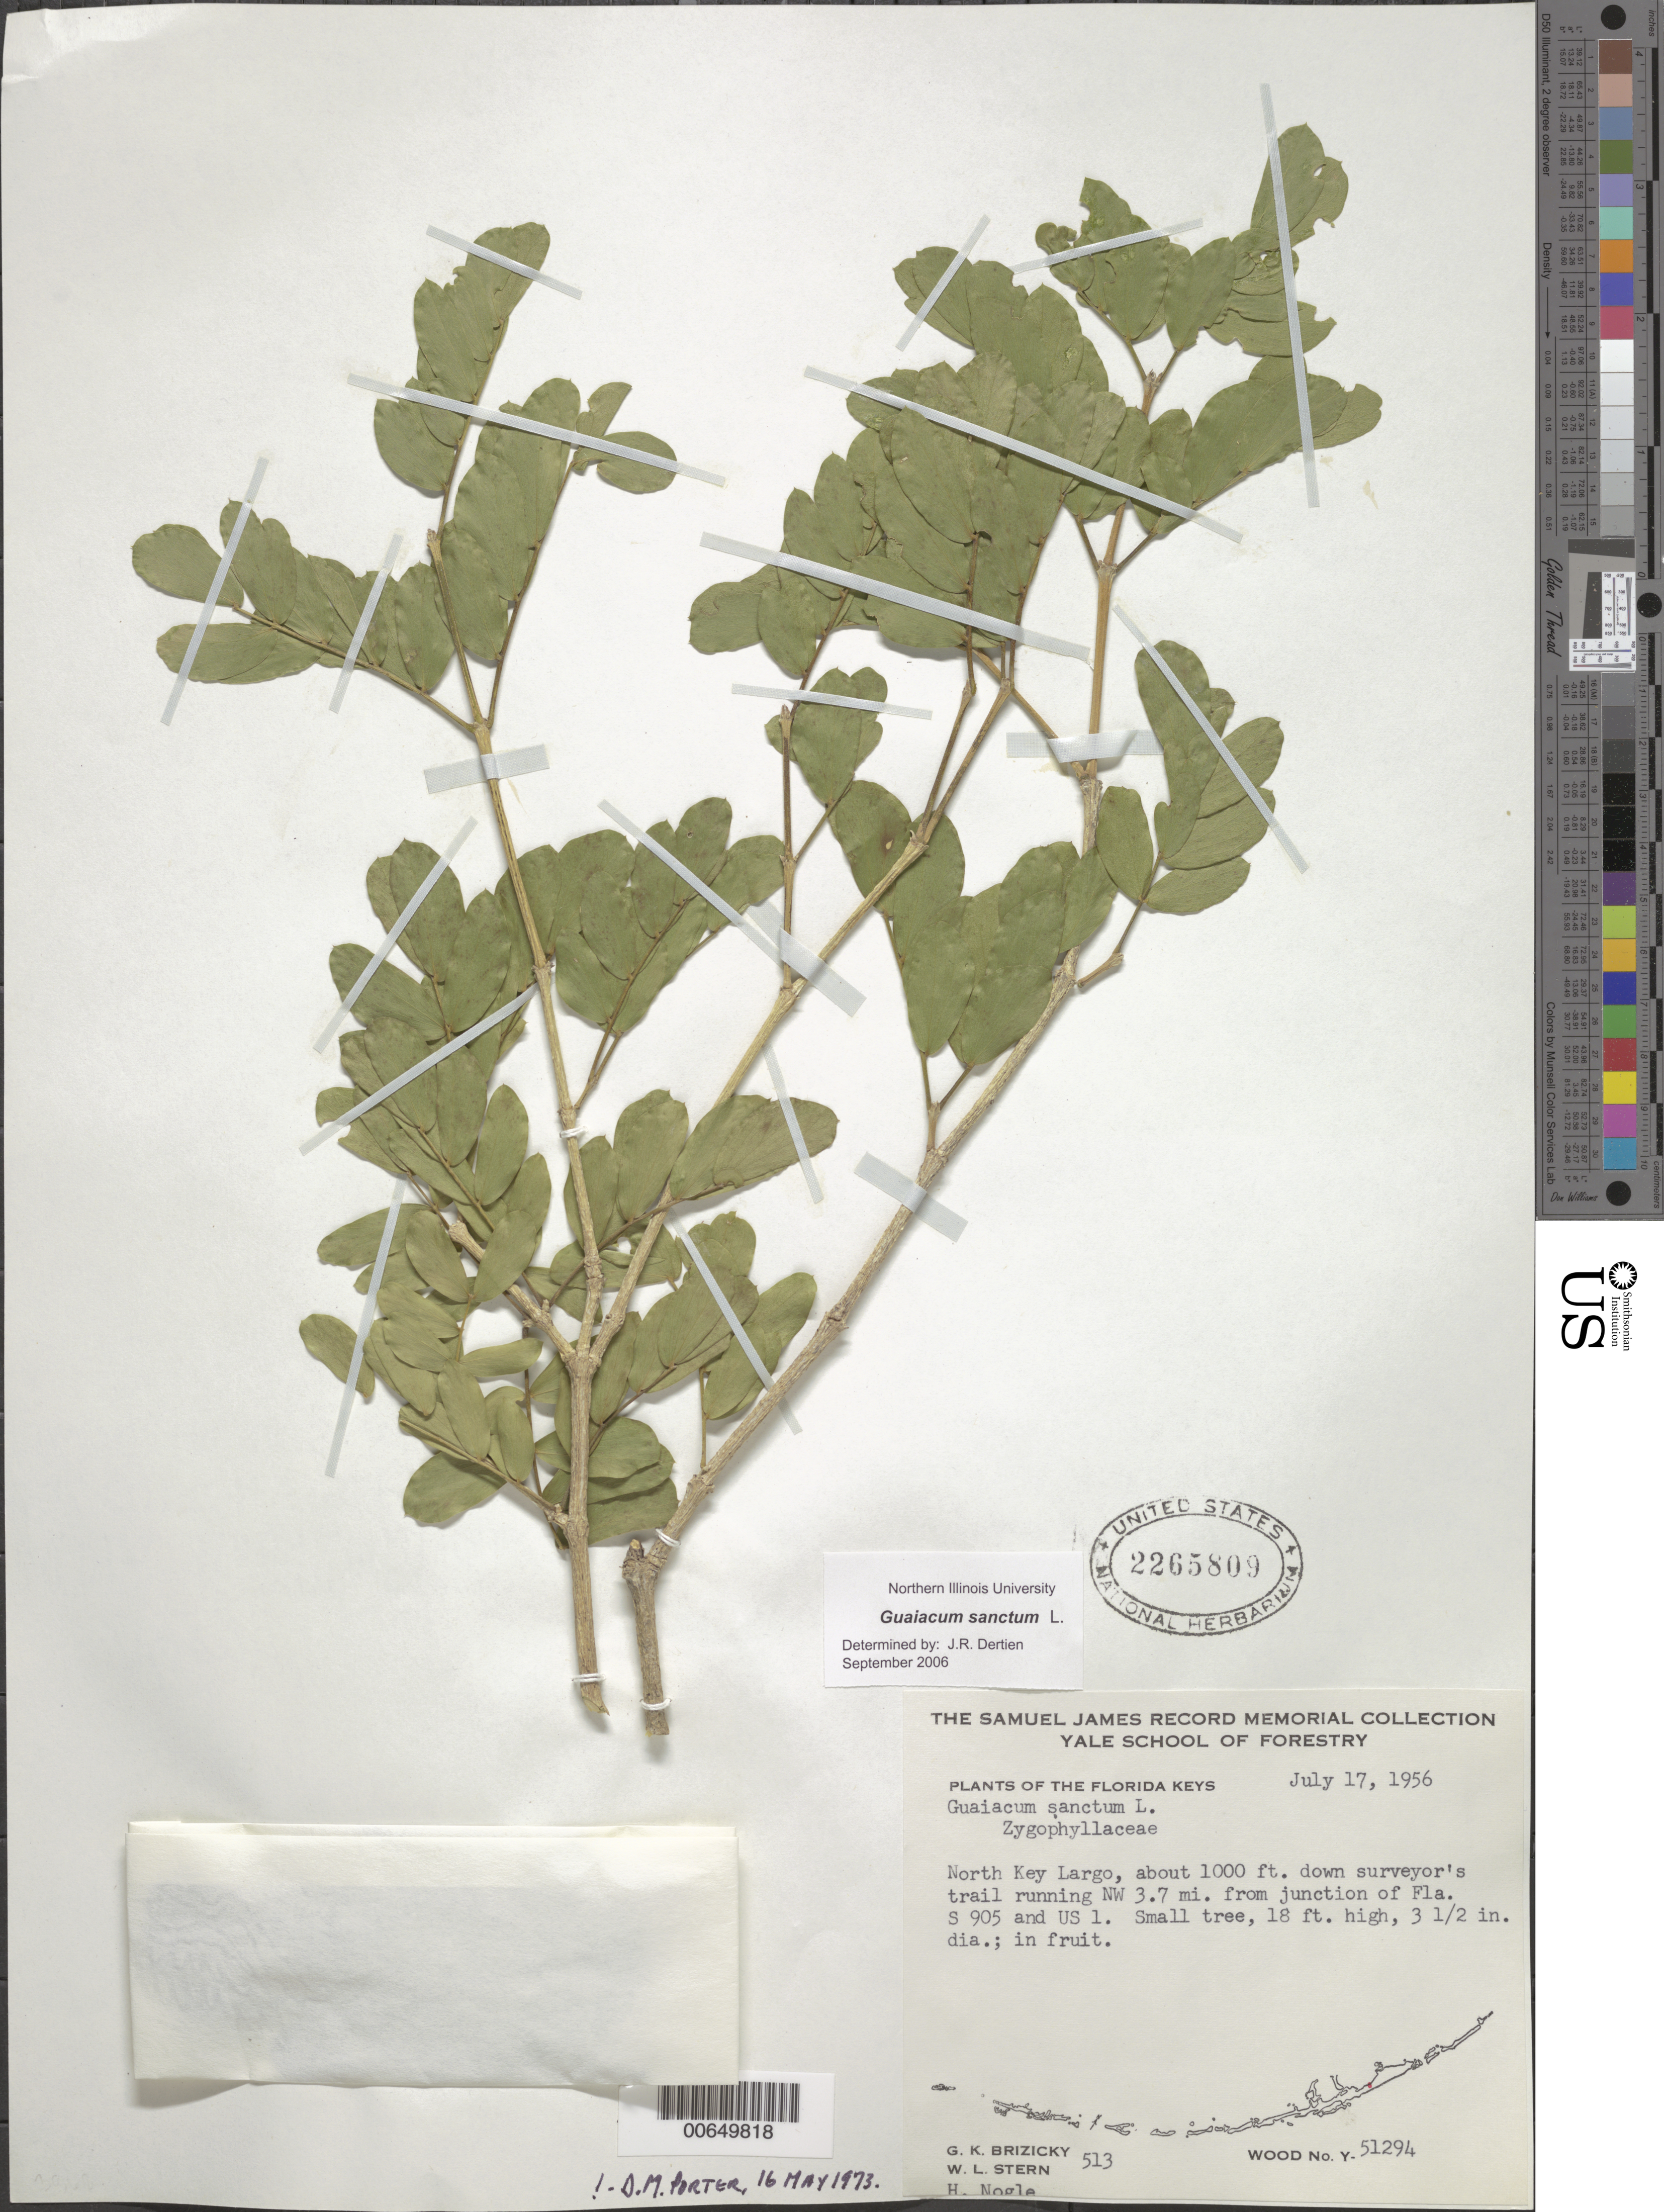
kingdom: Plantae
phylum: Tracheophyta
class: Magnoliopsida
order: Zygophyllales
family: Zygophyllaceae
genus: Guaiacum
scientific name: Guaiacum sanctum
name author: L.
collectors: G. K. Brizicky, W. L. Stern & H. Nogle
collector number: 513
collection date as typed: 13 Mar 1952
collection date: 1952-03-13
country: United States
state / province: Florida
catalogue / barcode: US 2265809